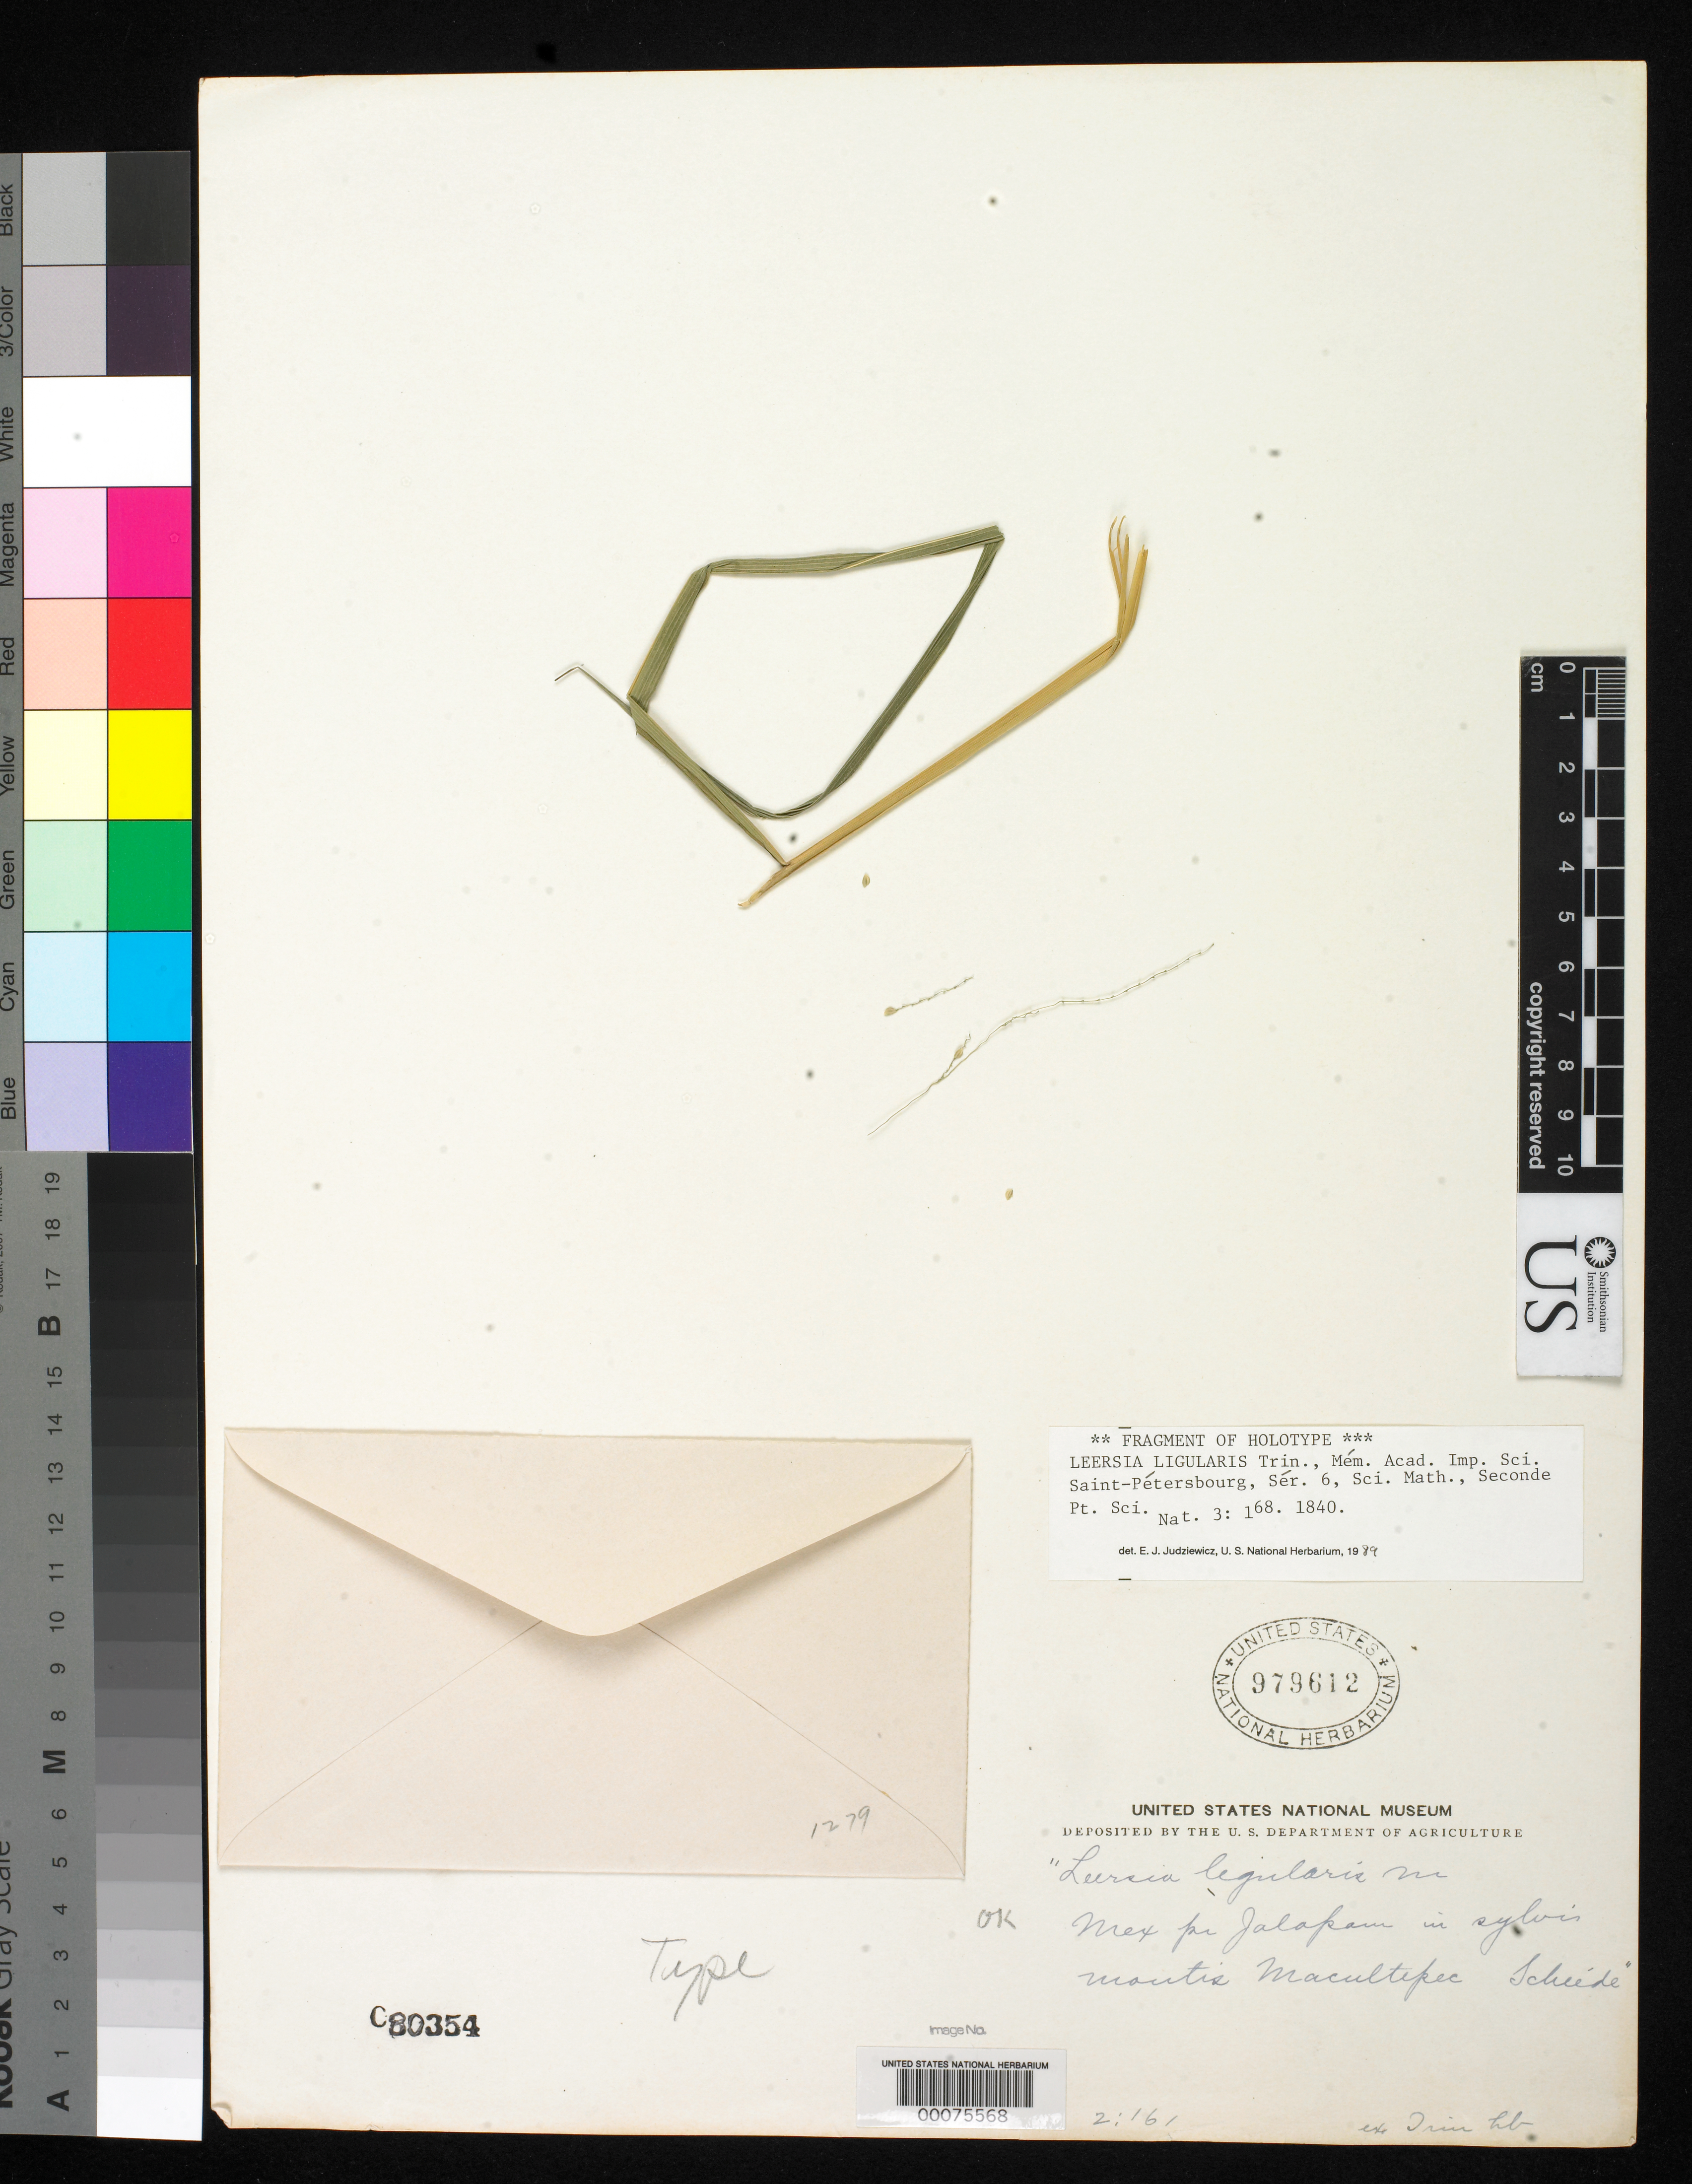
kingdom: Plantae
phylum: Tracheophyta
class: Liliopsida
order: Poales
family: Poaceae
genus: Leersia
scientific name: Leersia ligularis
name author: Trin.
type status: Type Fragment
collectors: C. J. W. Schiede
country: Mexico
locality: Jalapam, in sylvis montis Macultepec.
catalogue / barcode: US 979612